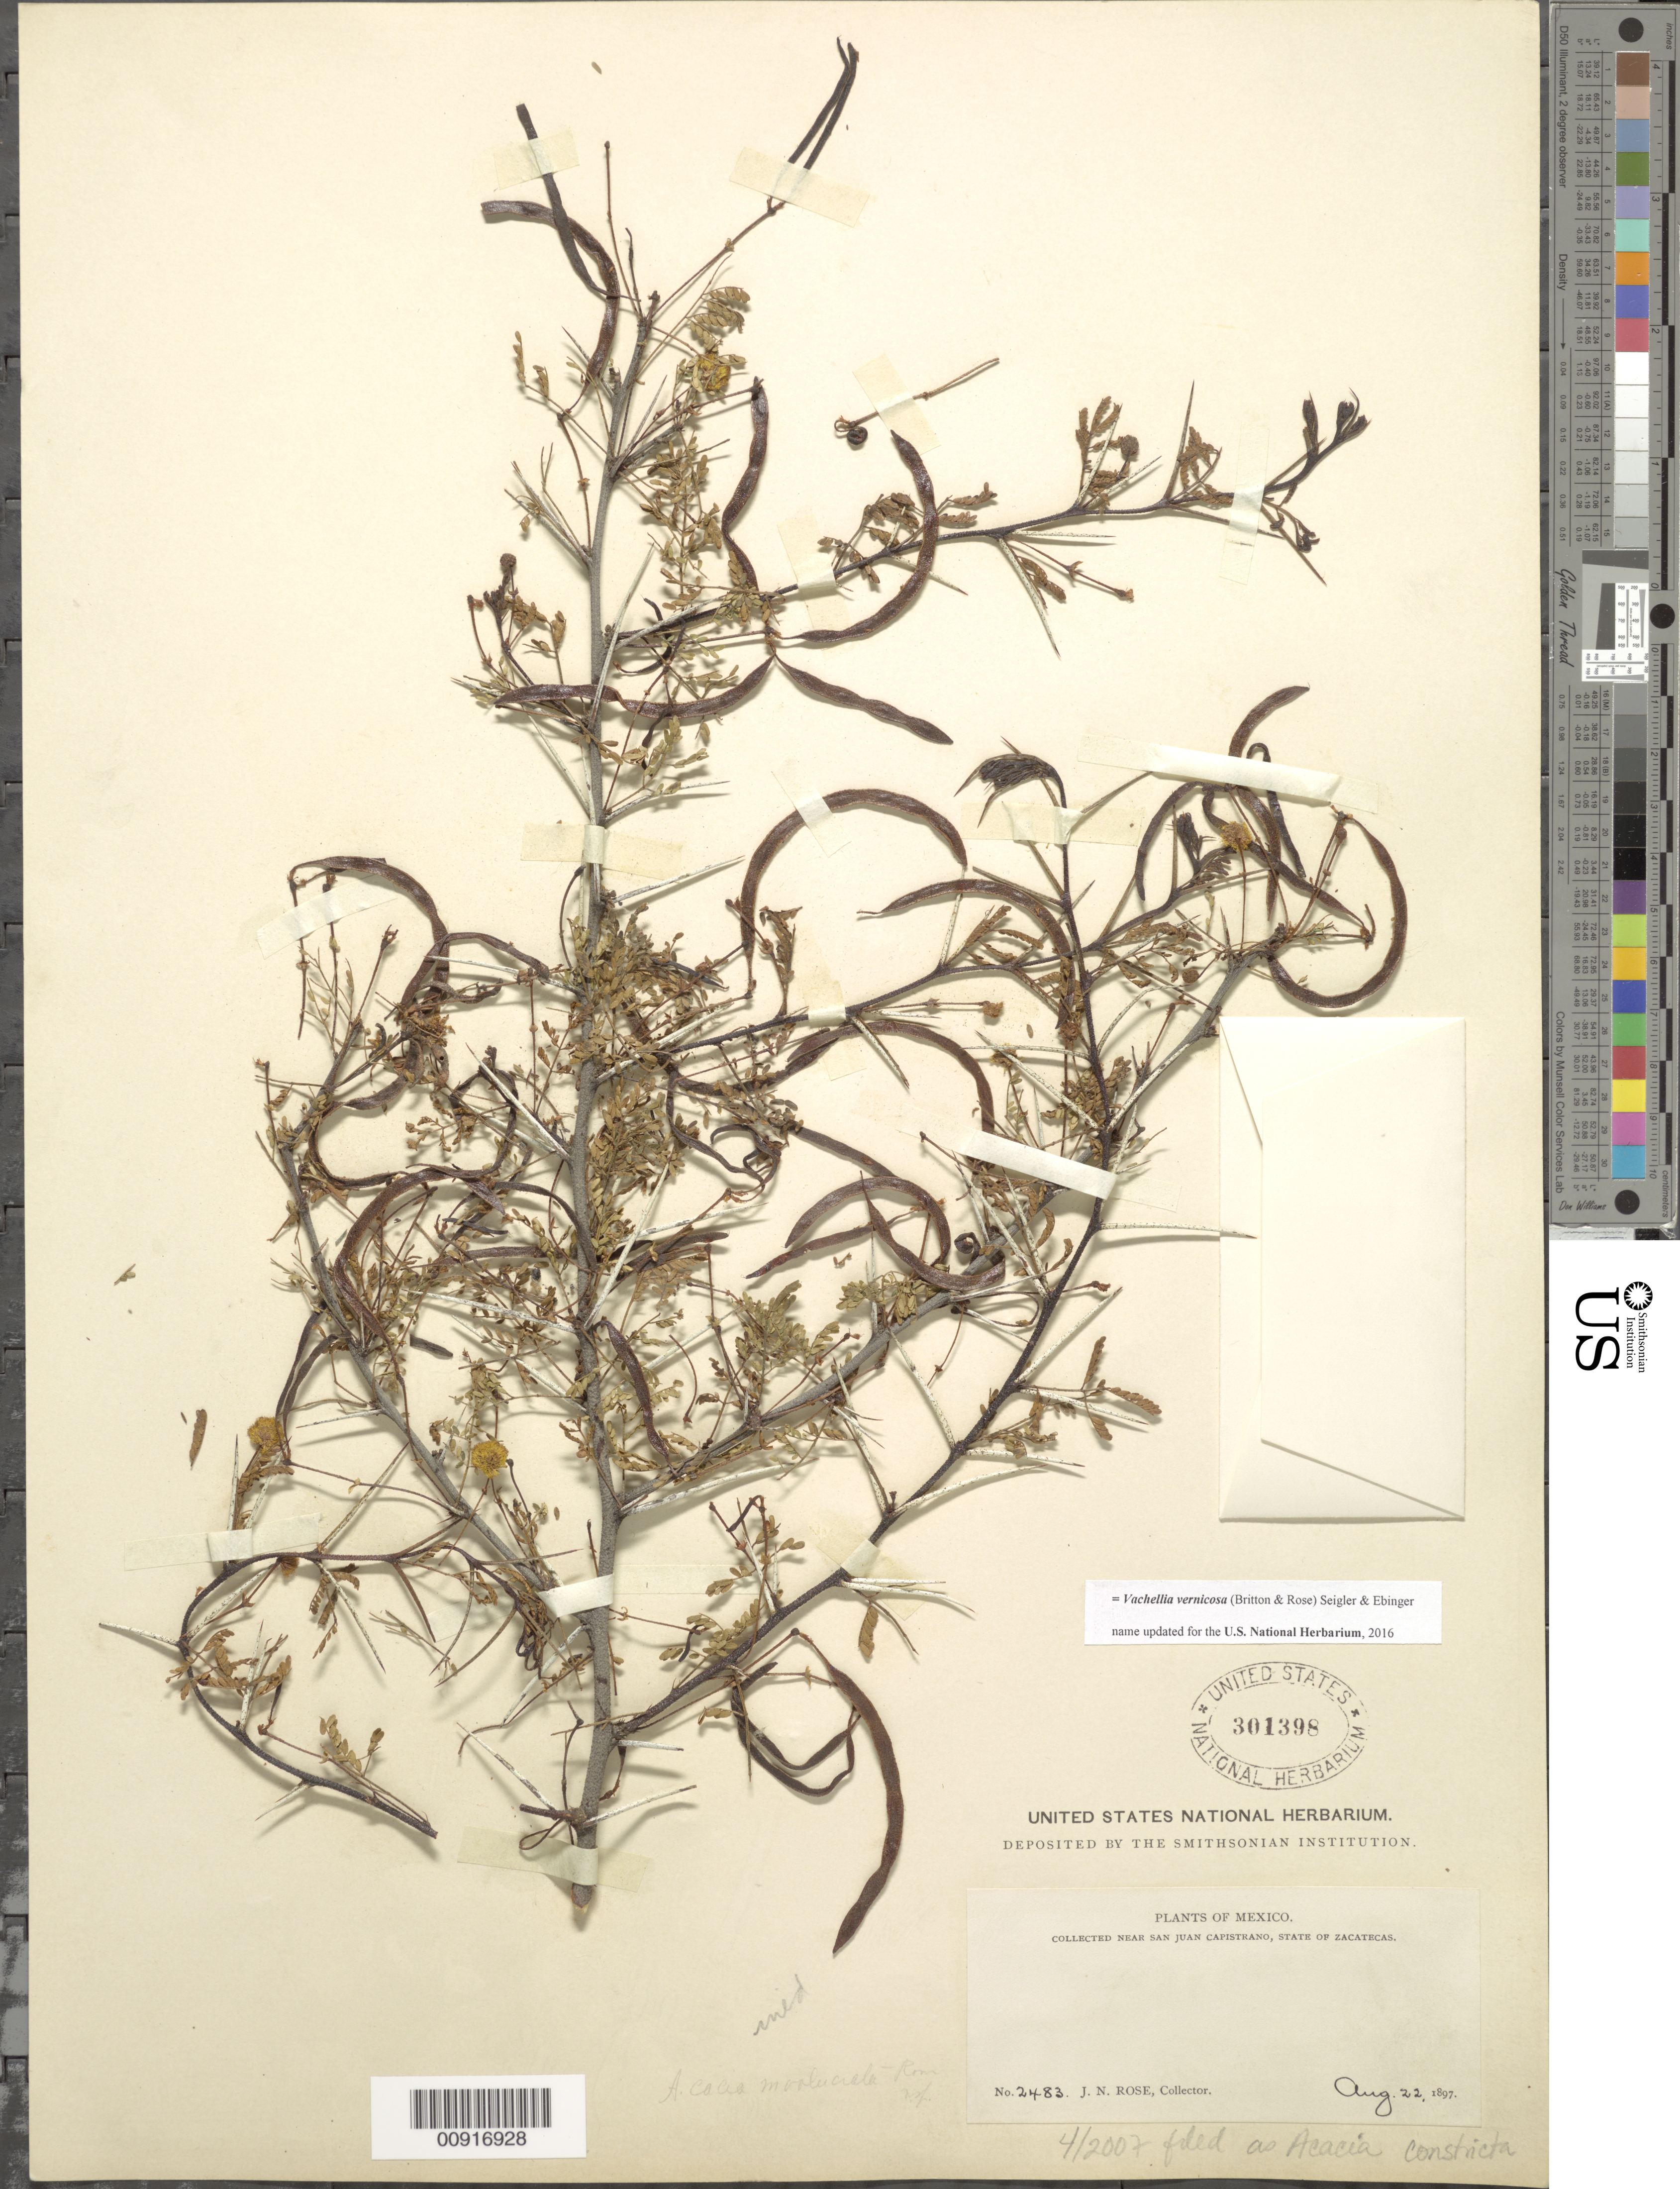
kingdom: Plantae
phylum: Tracheophyta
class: Magnoliopsida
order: Fabales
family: Fabaceae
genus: Vachellia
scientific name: Vachellia vernicosa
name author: (Britton & Rose) Seigler & Ebinger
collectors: J. N. Rose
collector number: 2483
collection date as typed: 22 Aug 1897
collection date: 1897-08-22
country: Mexico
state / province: Zacatecas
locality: Near San Juan Capistrano, State of Zacatecas.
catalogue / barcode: US 301398